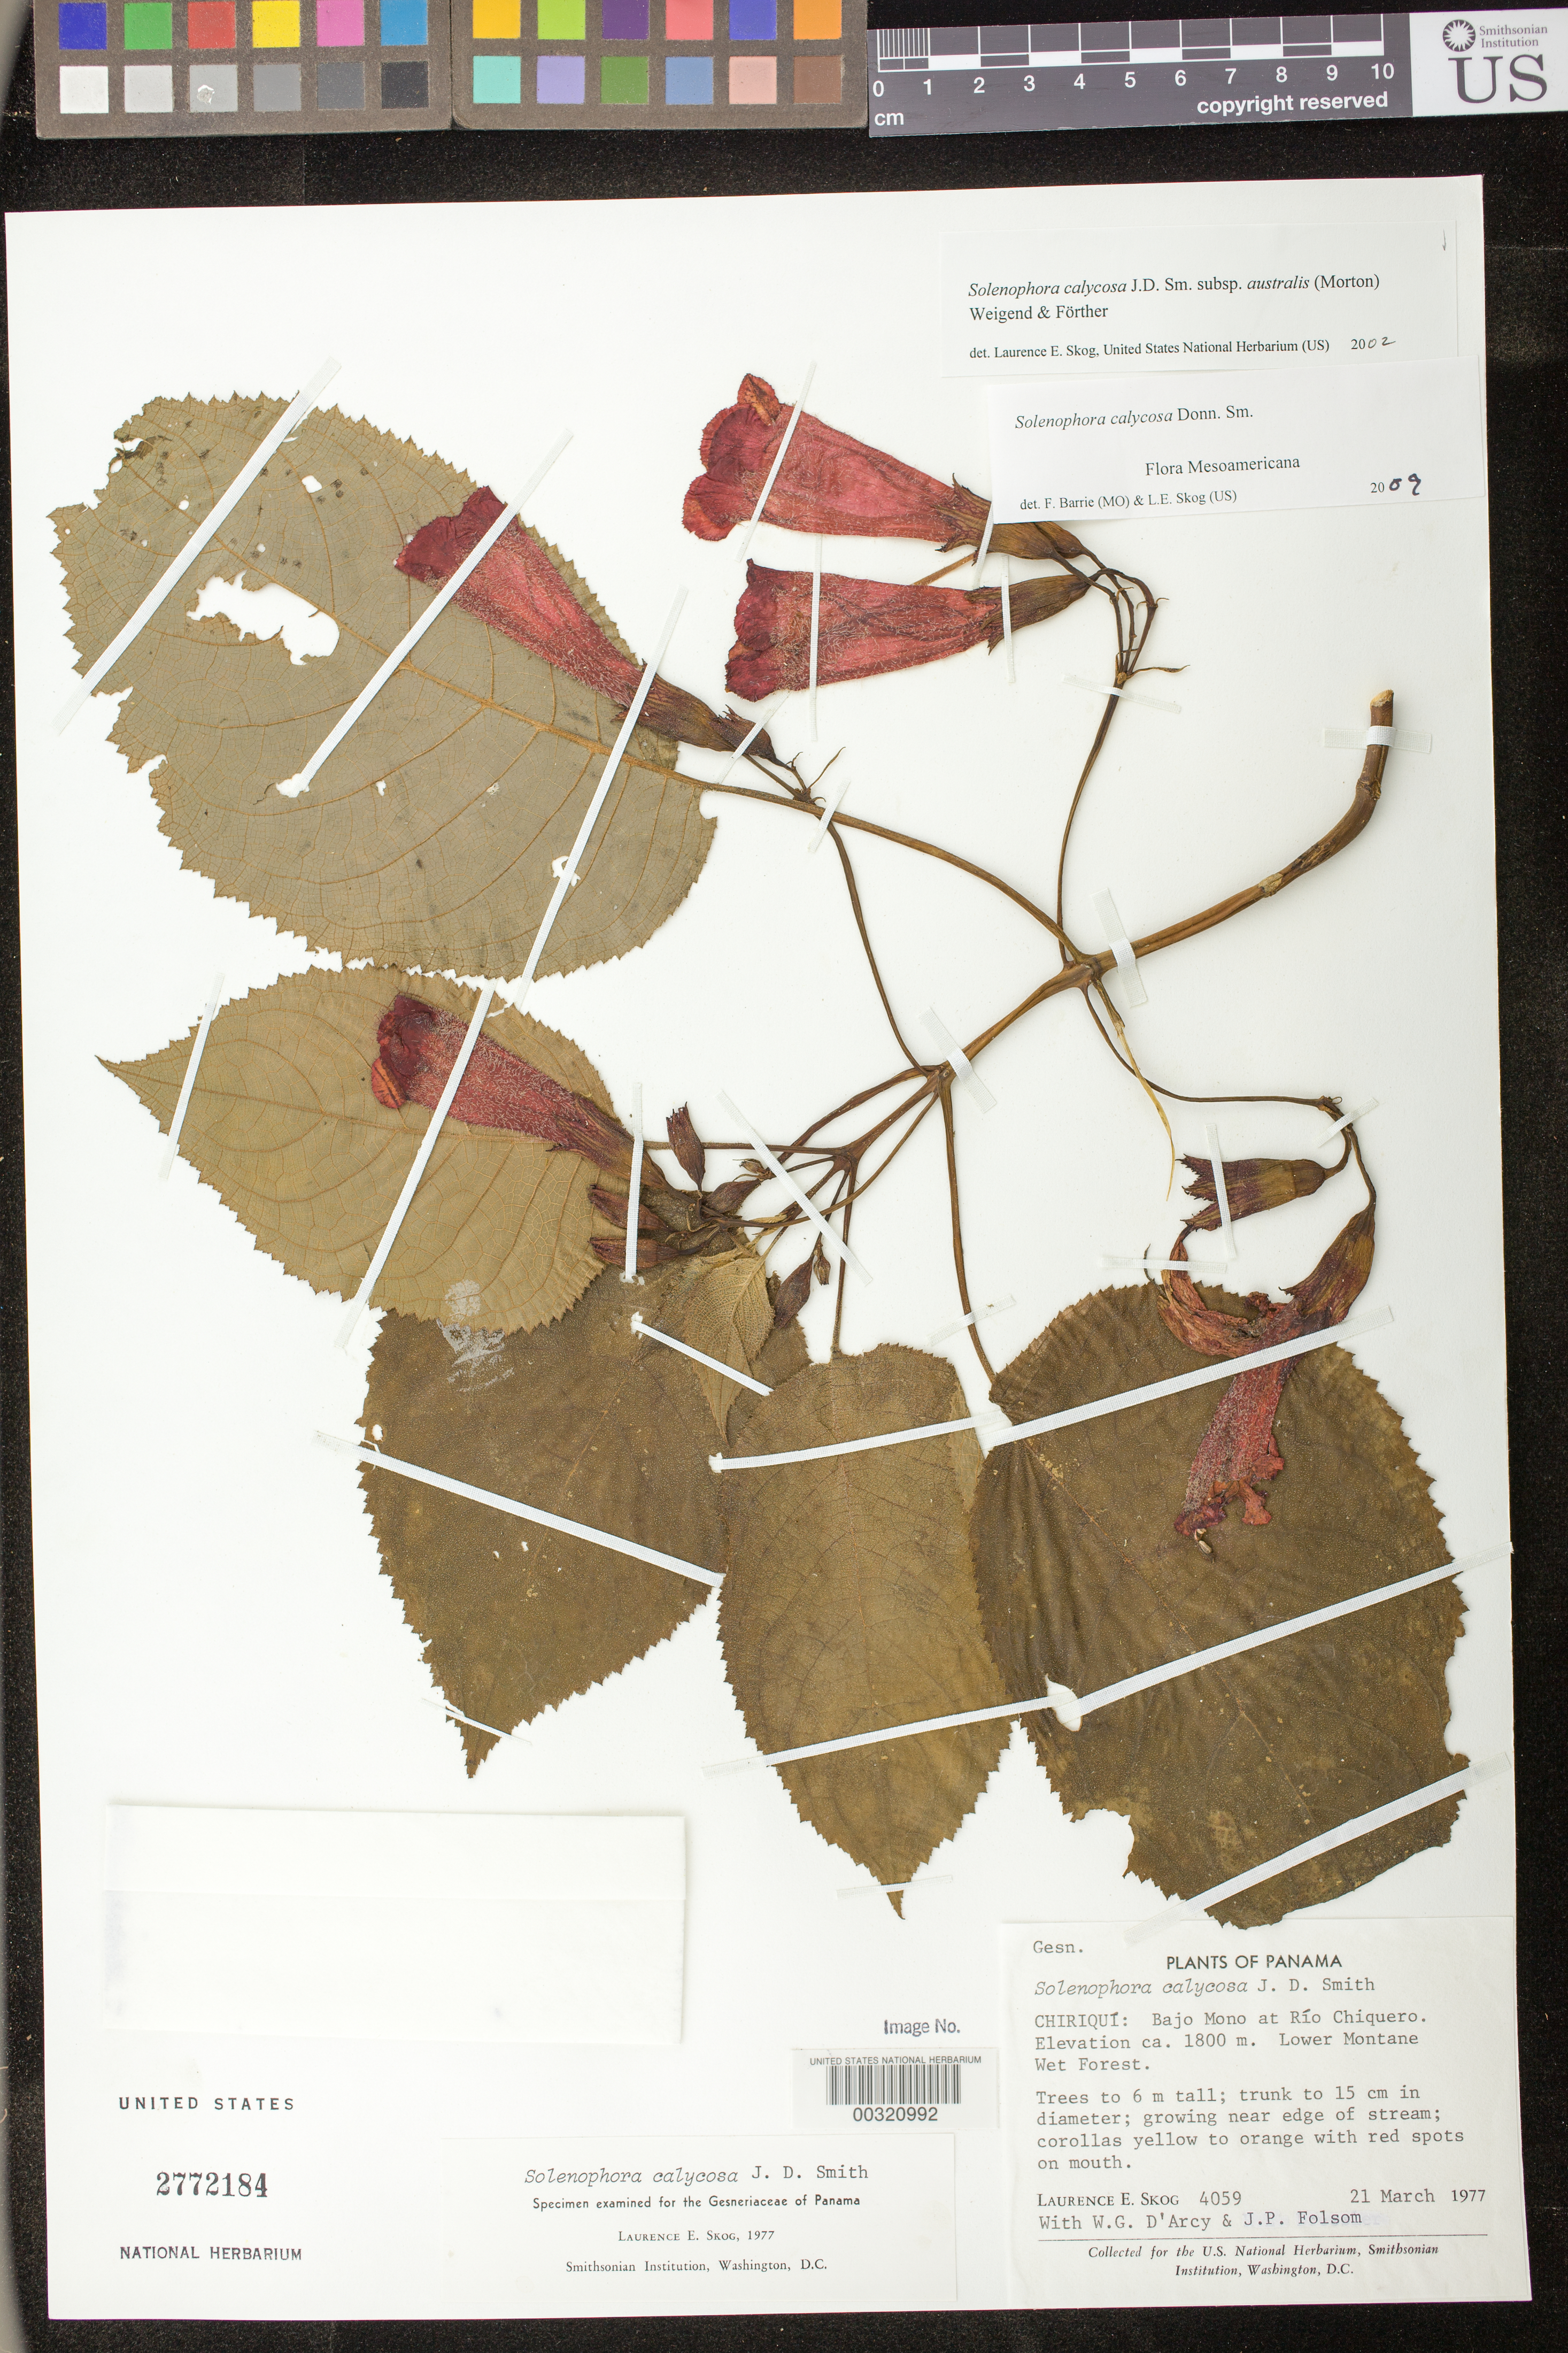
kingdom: Plantae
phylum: Tracheophyta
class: Magnoliopsida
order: Lamiales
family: Gesneriaceae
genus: Solenophora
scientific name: Solenophora calycosa subsp. australis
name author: (C.V. Morton) Weigend & Förther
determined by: Skog, Laurence E.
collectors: L. E. Skog, W. G. D'Arcy & J. P. Folsom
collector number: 4059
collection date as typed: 21 Mar 1977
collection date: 1977-03-21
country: Panama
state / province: Chiriquí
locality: Bajo Mono at Río Chiquero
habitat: Lower montane wet forest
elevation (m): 1800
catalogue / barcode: US 2772184